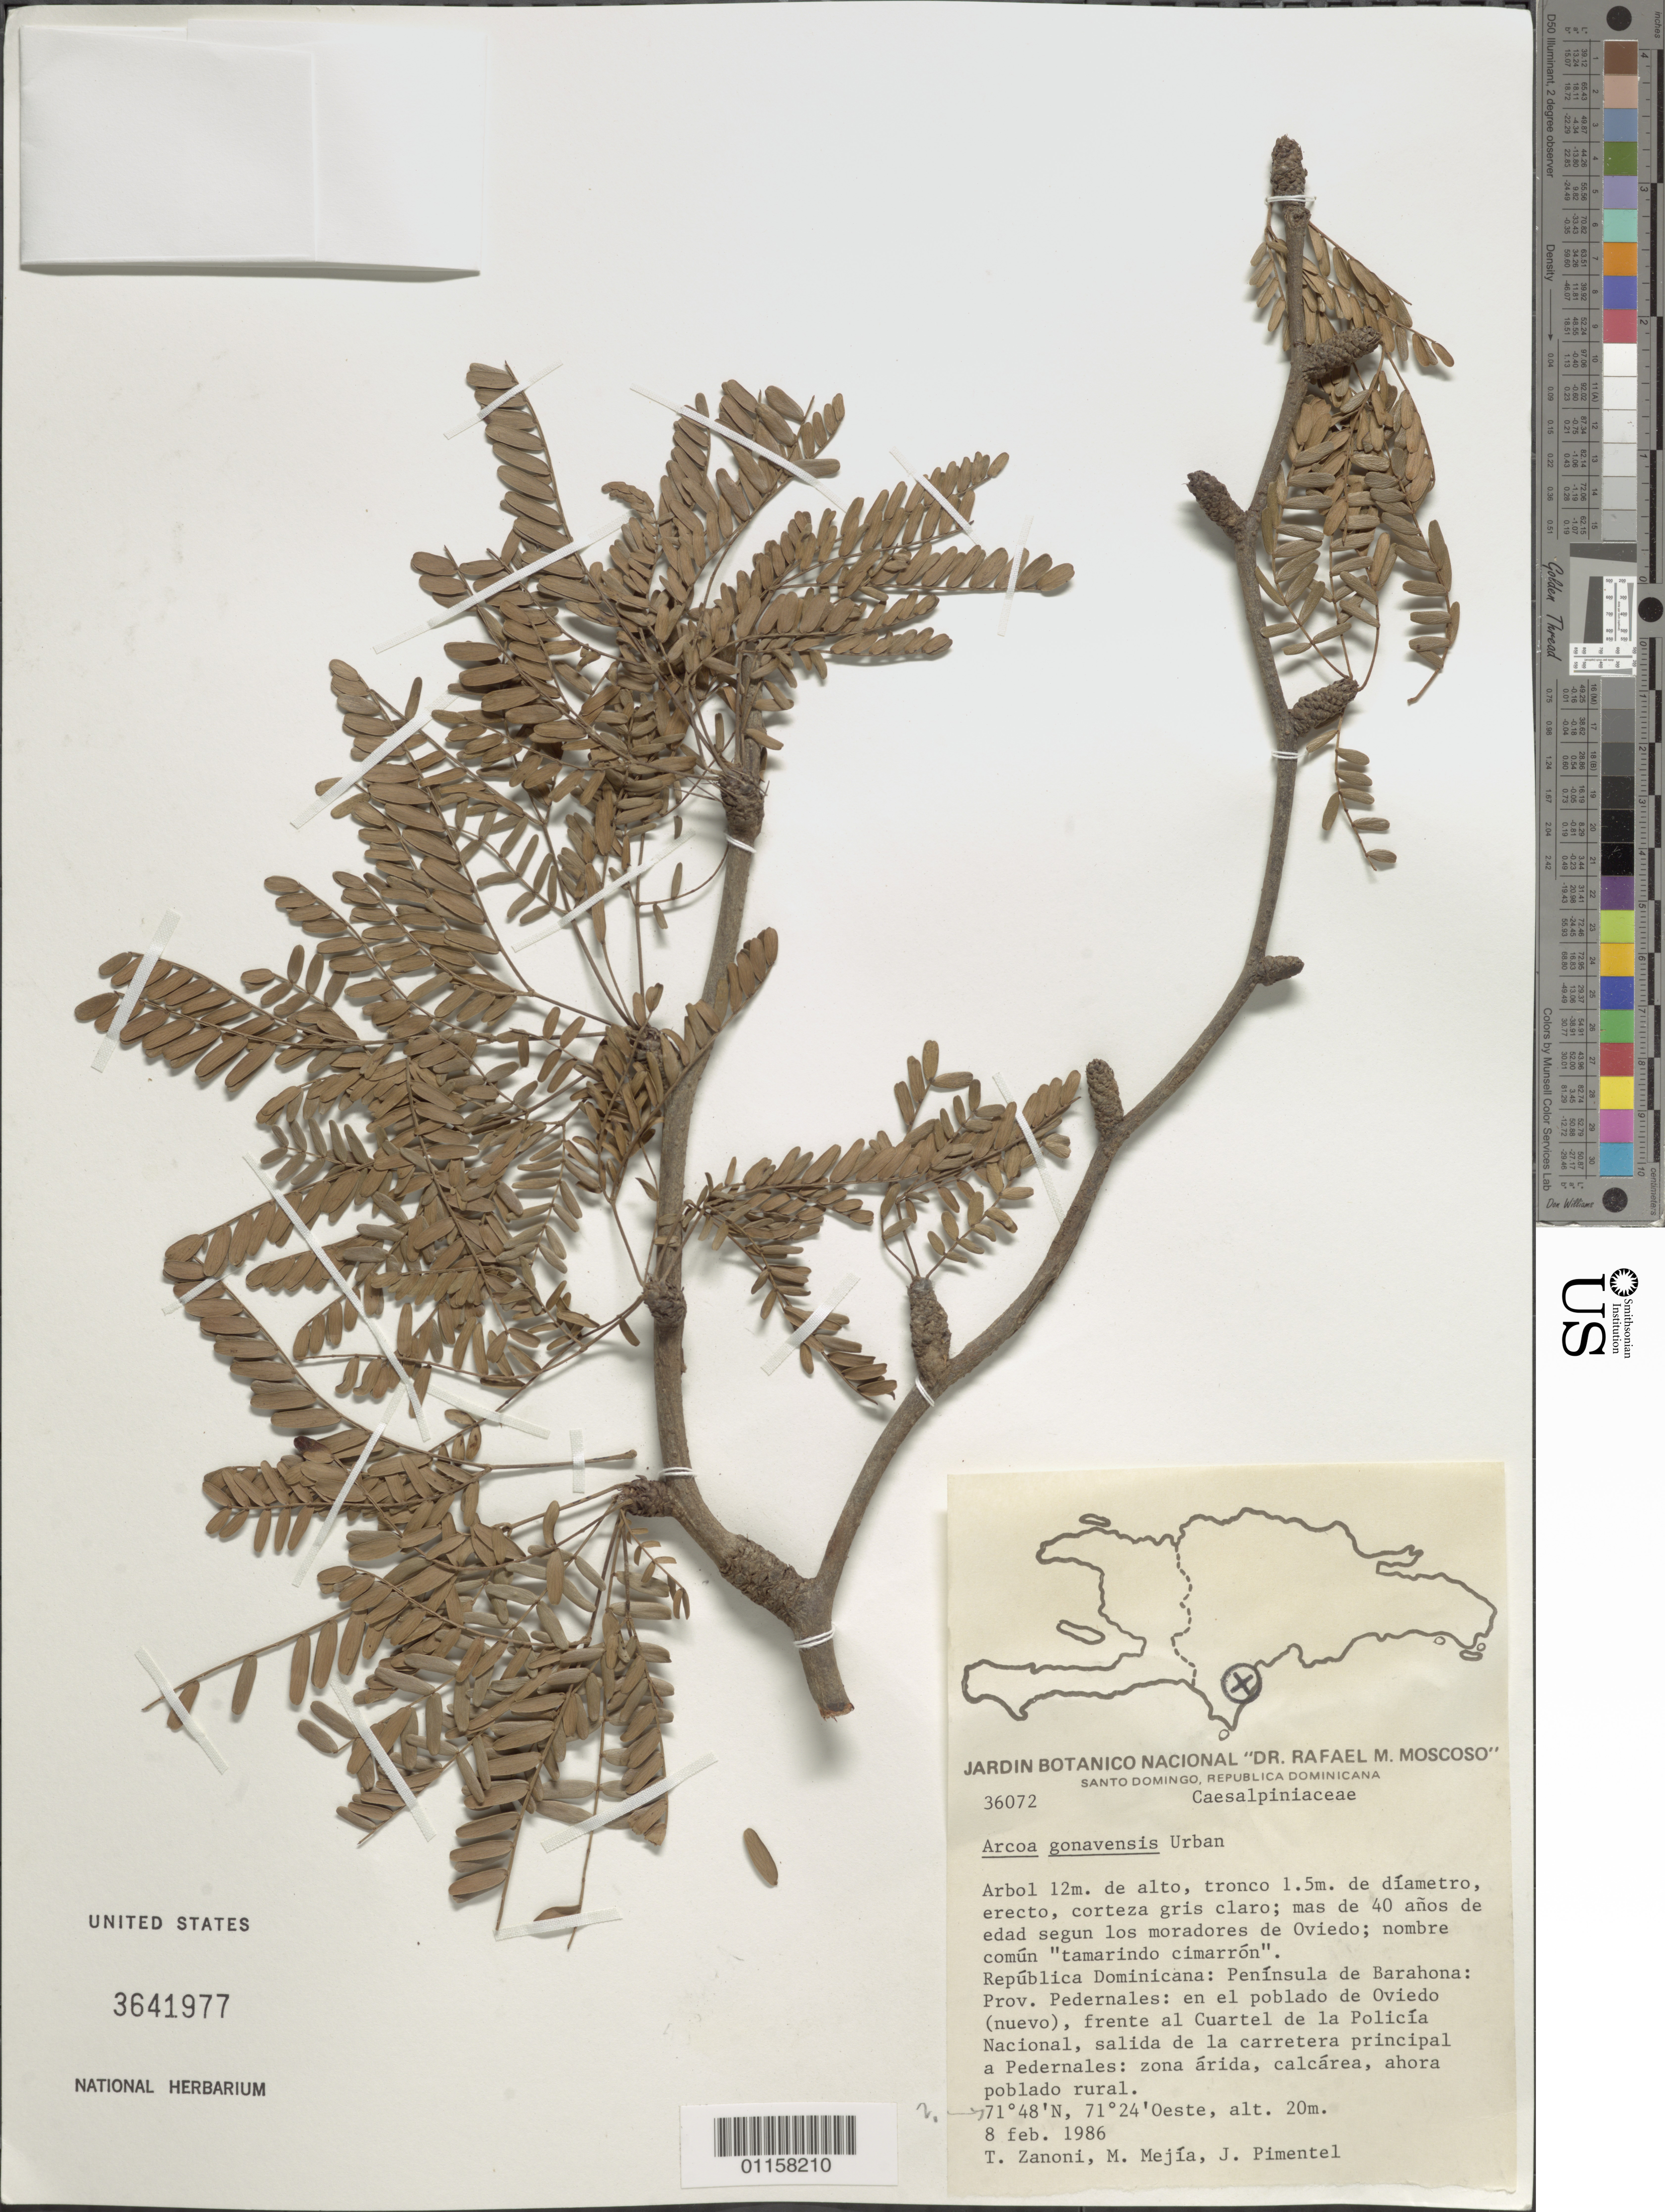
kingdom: Plantae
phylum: Tracheophyta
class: Magnoliopsida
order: Fabales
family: Fabaceae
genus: Arcoa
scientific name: Arcoa gonavensis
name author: Urb.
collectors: T. A. Zanoni, M. Mejia & J. Pimentel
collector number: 36072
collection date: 1986-02-08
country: Dominican Republic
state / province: Pedernales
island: Hispaniola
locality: Península de Barahona, en el poblado de Oviedo (nuevo), frente al Cuartel de la Policía Nacional, slida de la carretera principal a Pedernales.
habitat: Zona árida, alcárea, ahorapoblado rural.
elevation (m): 20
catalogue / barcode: US 3641977